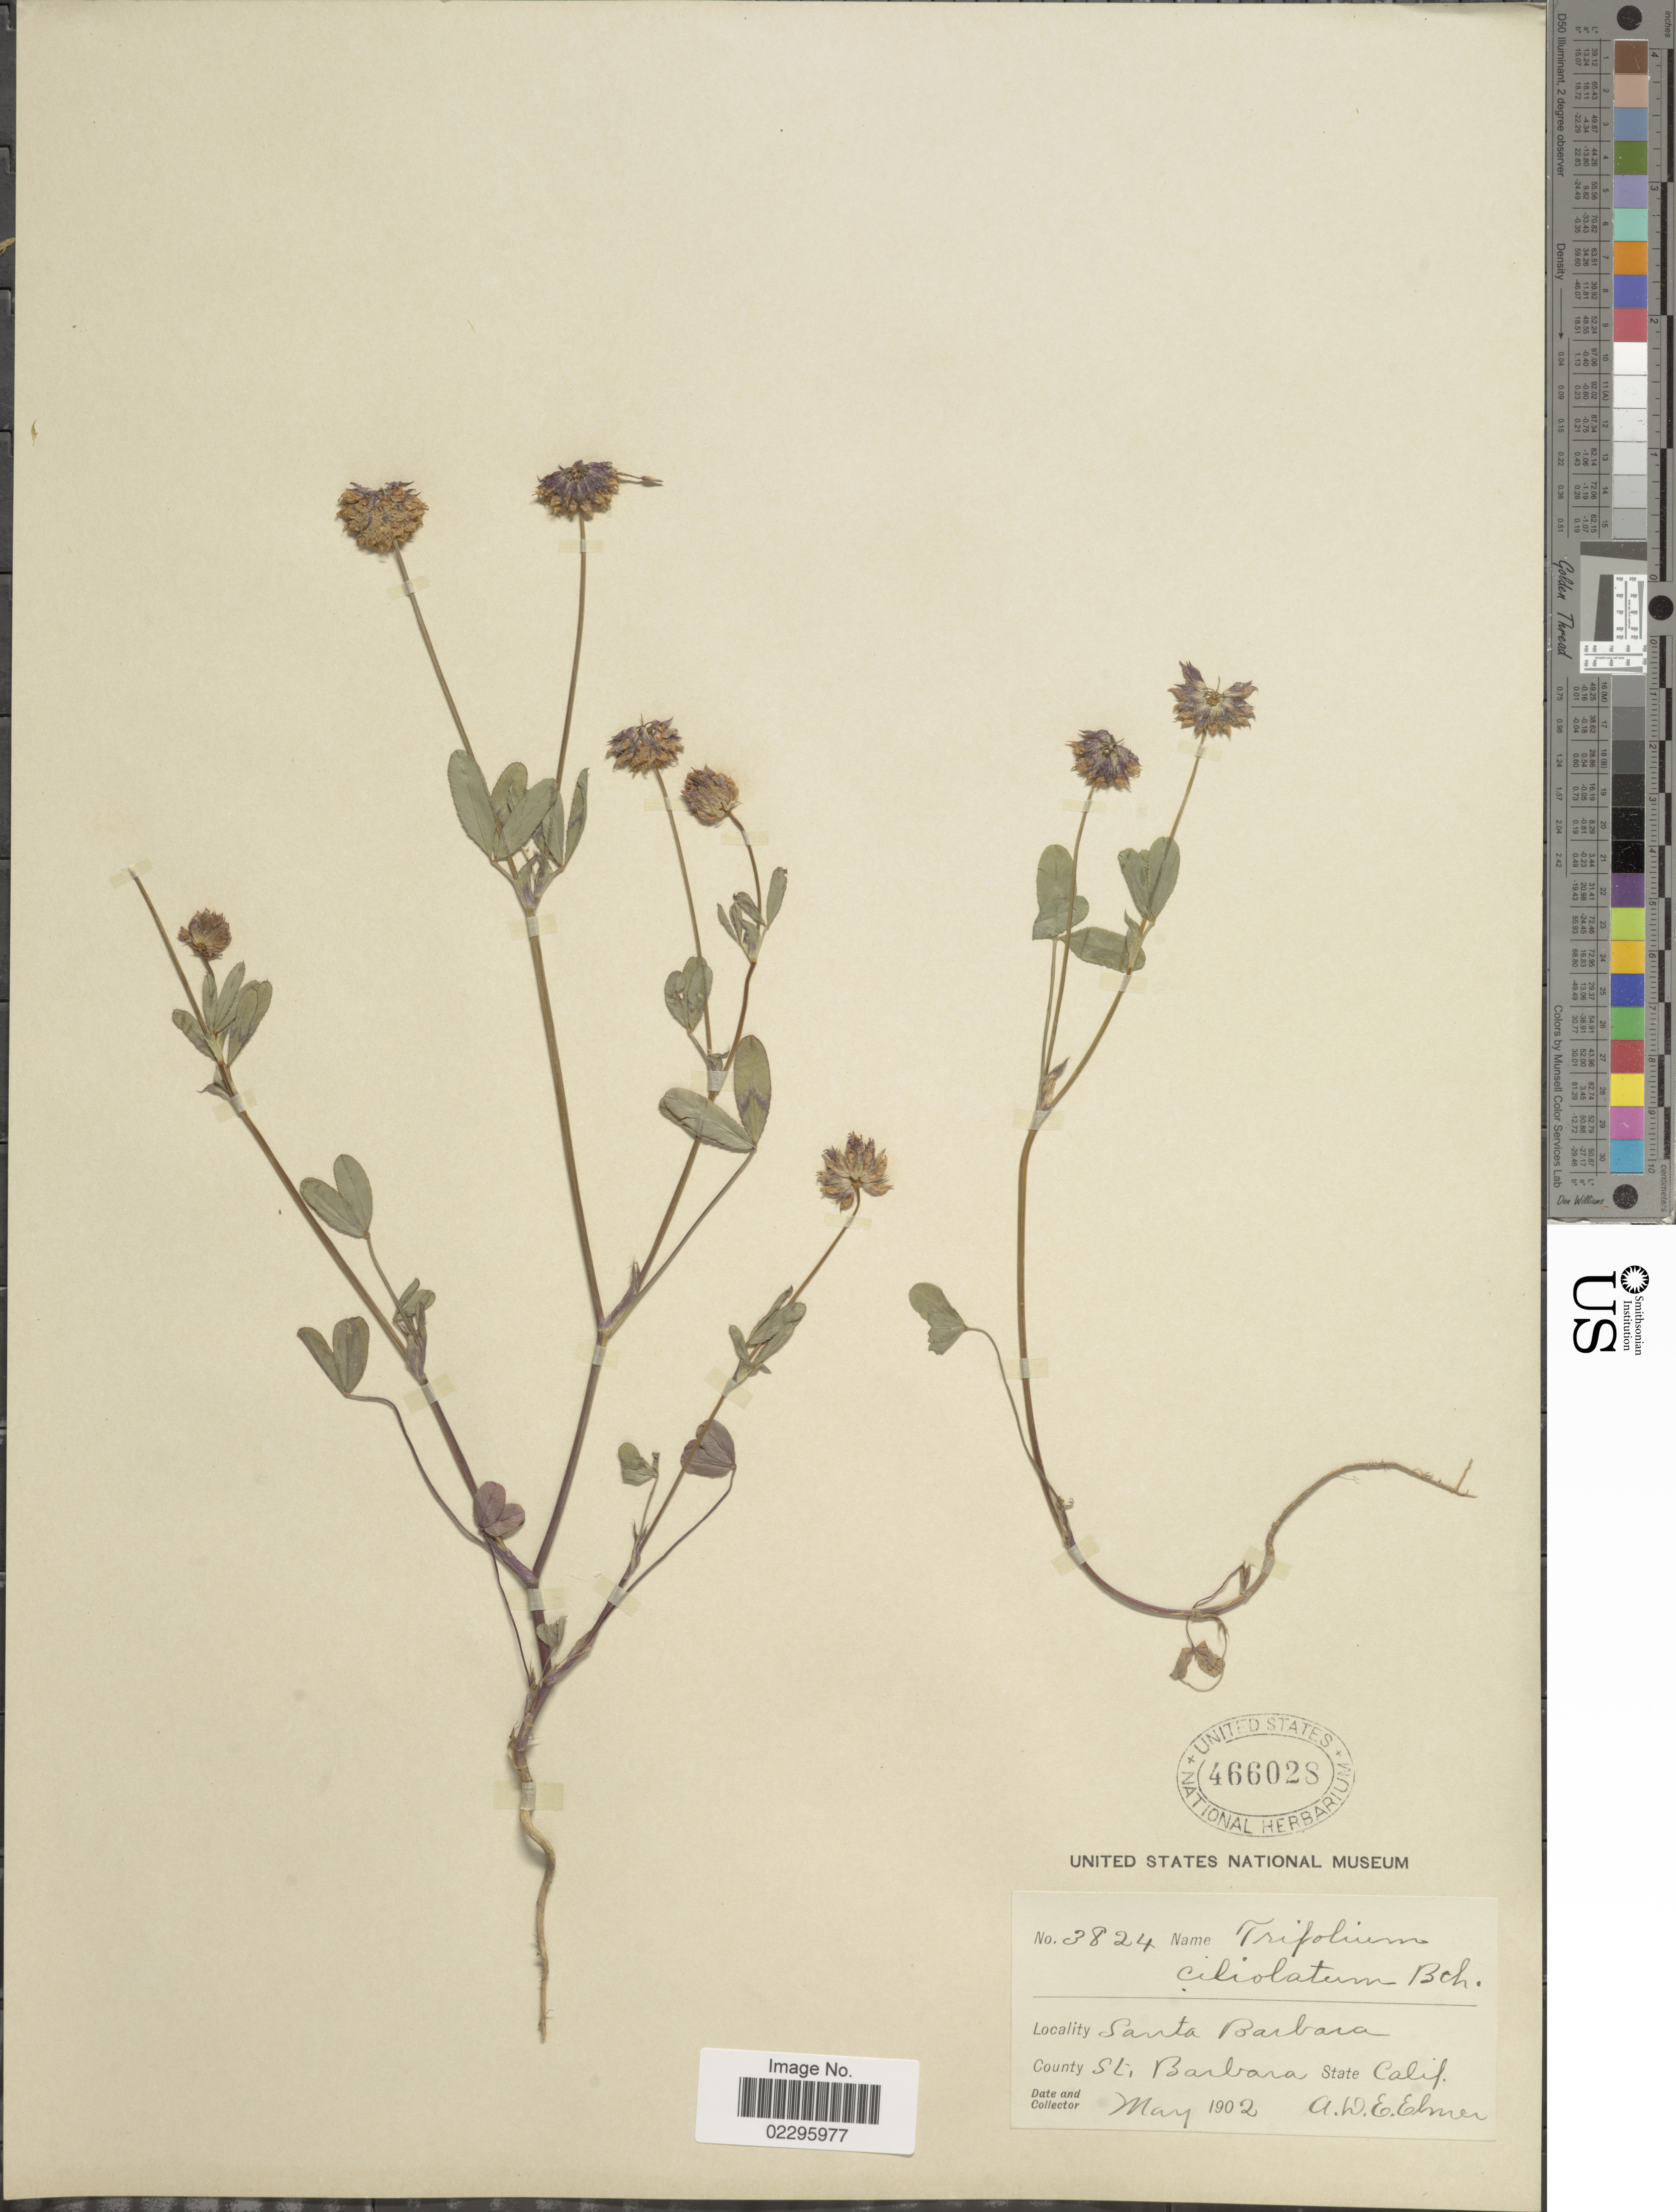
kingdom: Plantae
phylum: Tracheophyta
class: Magnoliopsida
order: Fabales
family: Fabaceae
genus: Trifolium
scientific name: Trifolium ciliolatum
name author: Benth.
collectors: A. D. E. Elmer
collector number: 3824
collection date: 1902-05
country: United States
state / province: California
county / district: Santa Barbara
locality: Santa Barbara, County St. Barbara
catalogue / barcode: US 466028